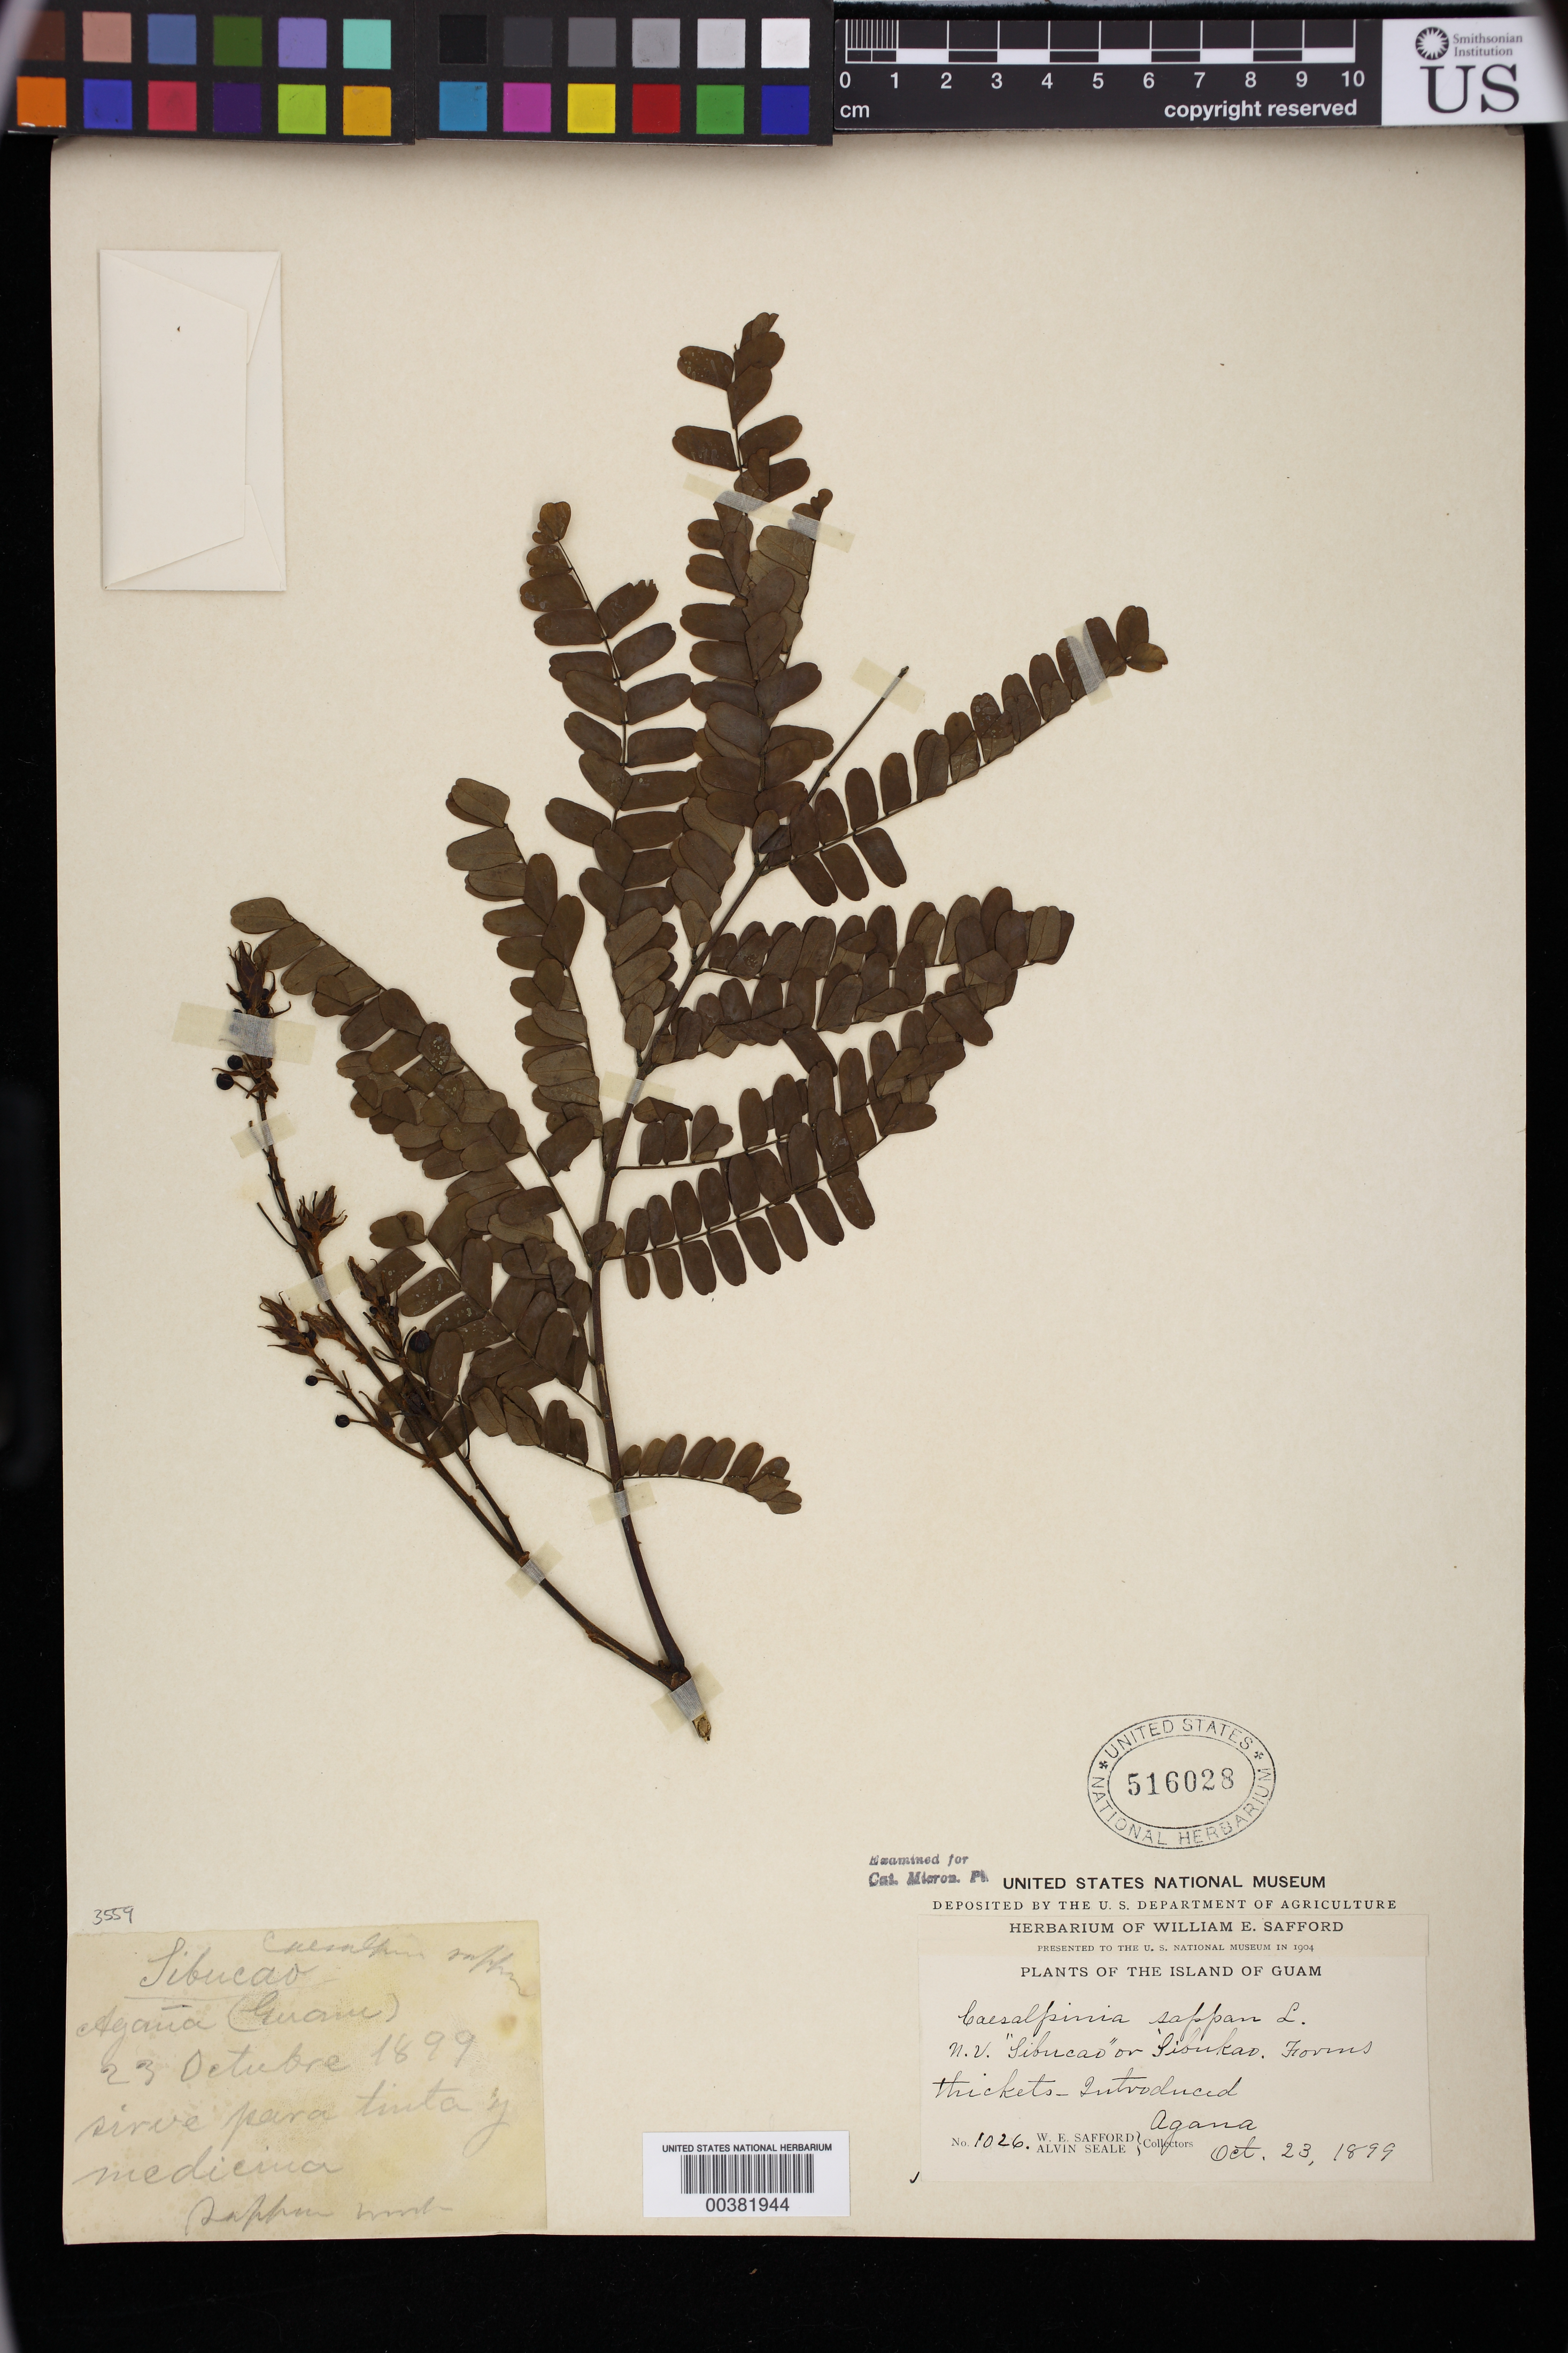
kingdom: Plantae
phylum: Tracheophyta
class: Magnoliopsida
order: Fabales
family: Fabaceae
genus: Caesalpinia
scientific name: Caesalpinia pulcherrima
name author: (L.) Sw.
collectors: W. E. Safford & A. Seale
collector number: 1026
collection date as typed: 23 Oct 1899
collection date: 1899-10-23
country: Guam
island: Guam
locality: Agana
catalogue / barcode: US 516028